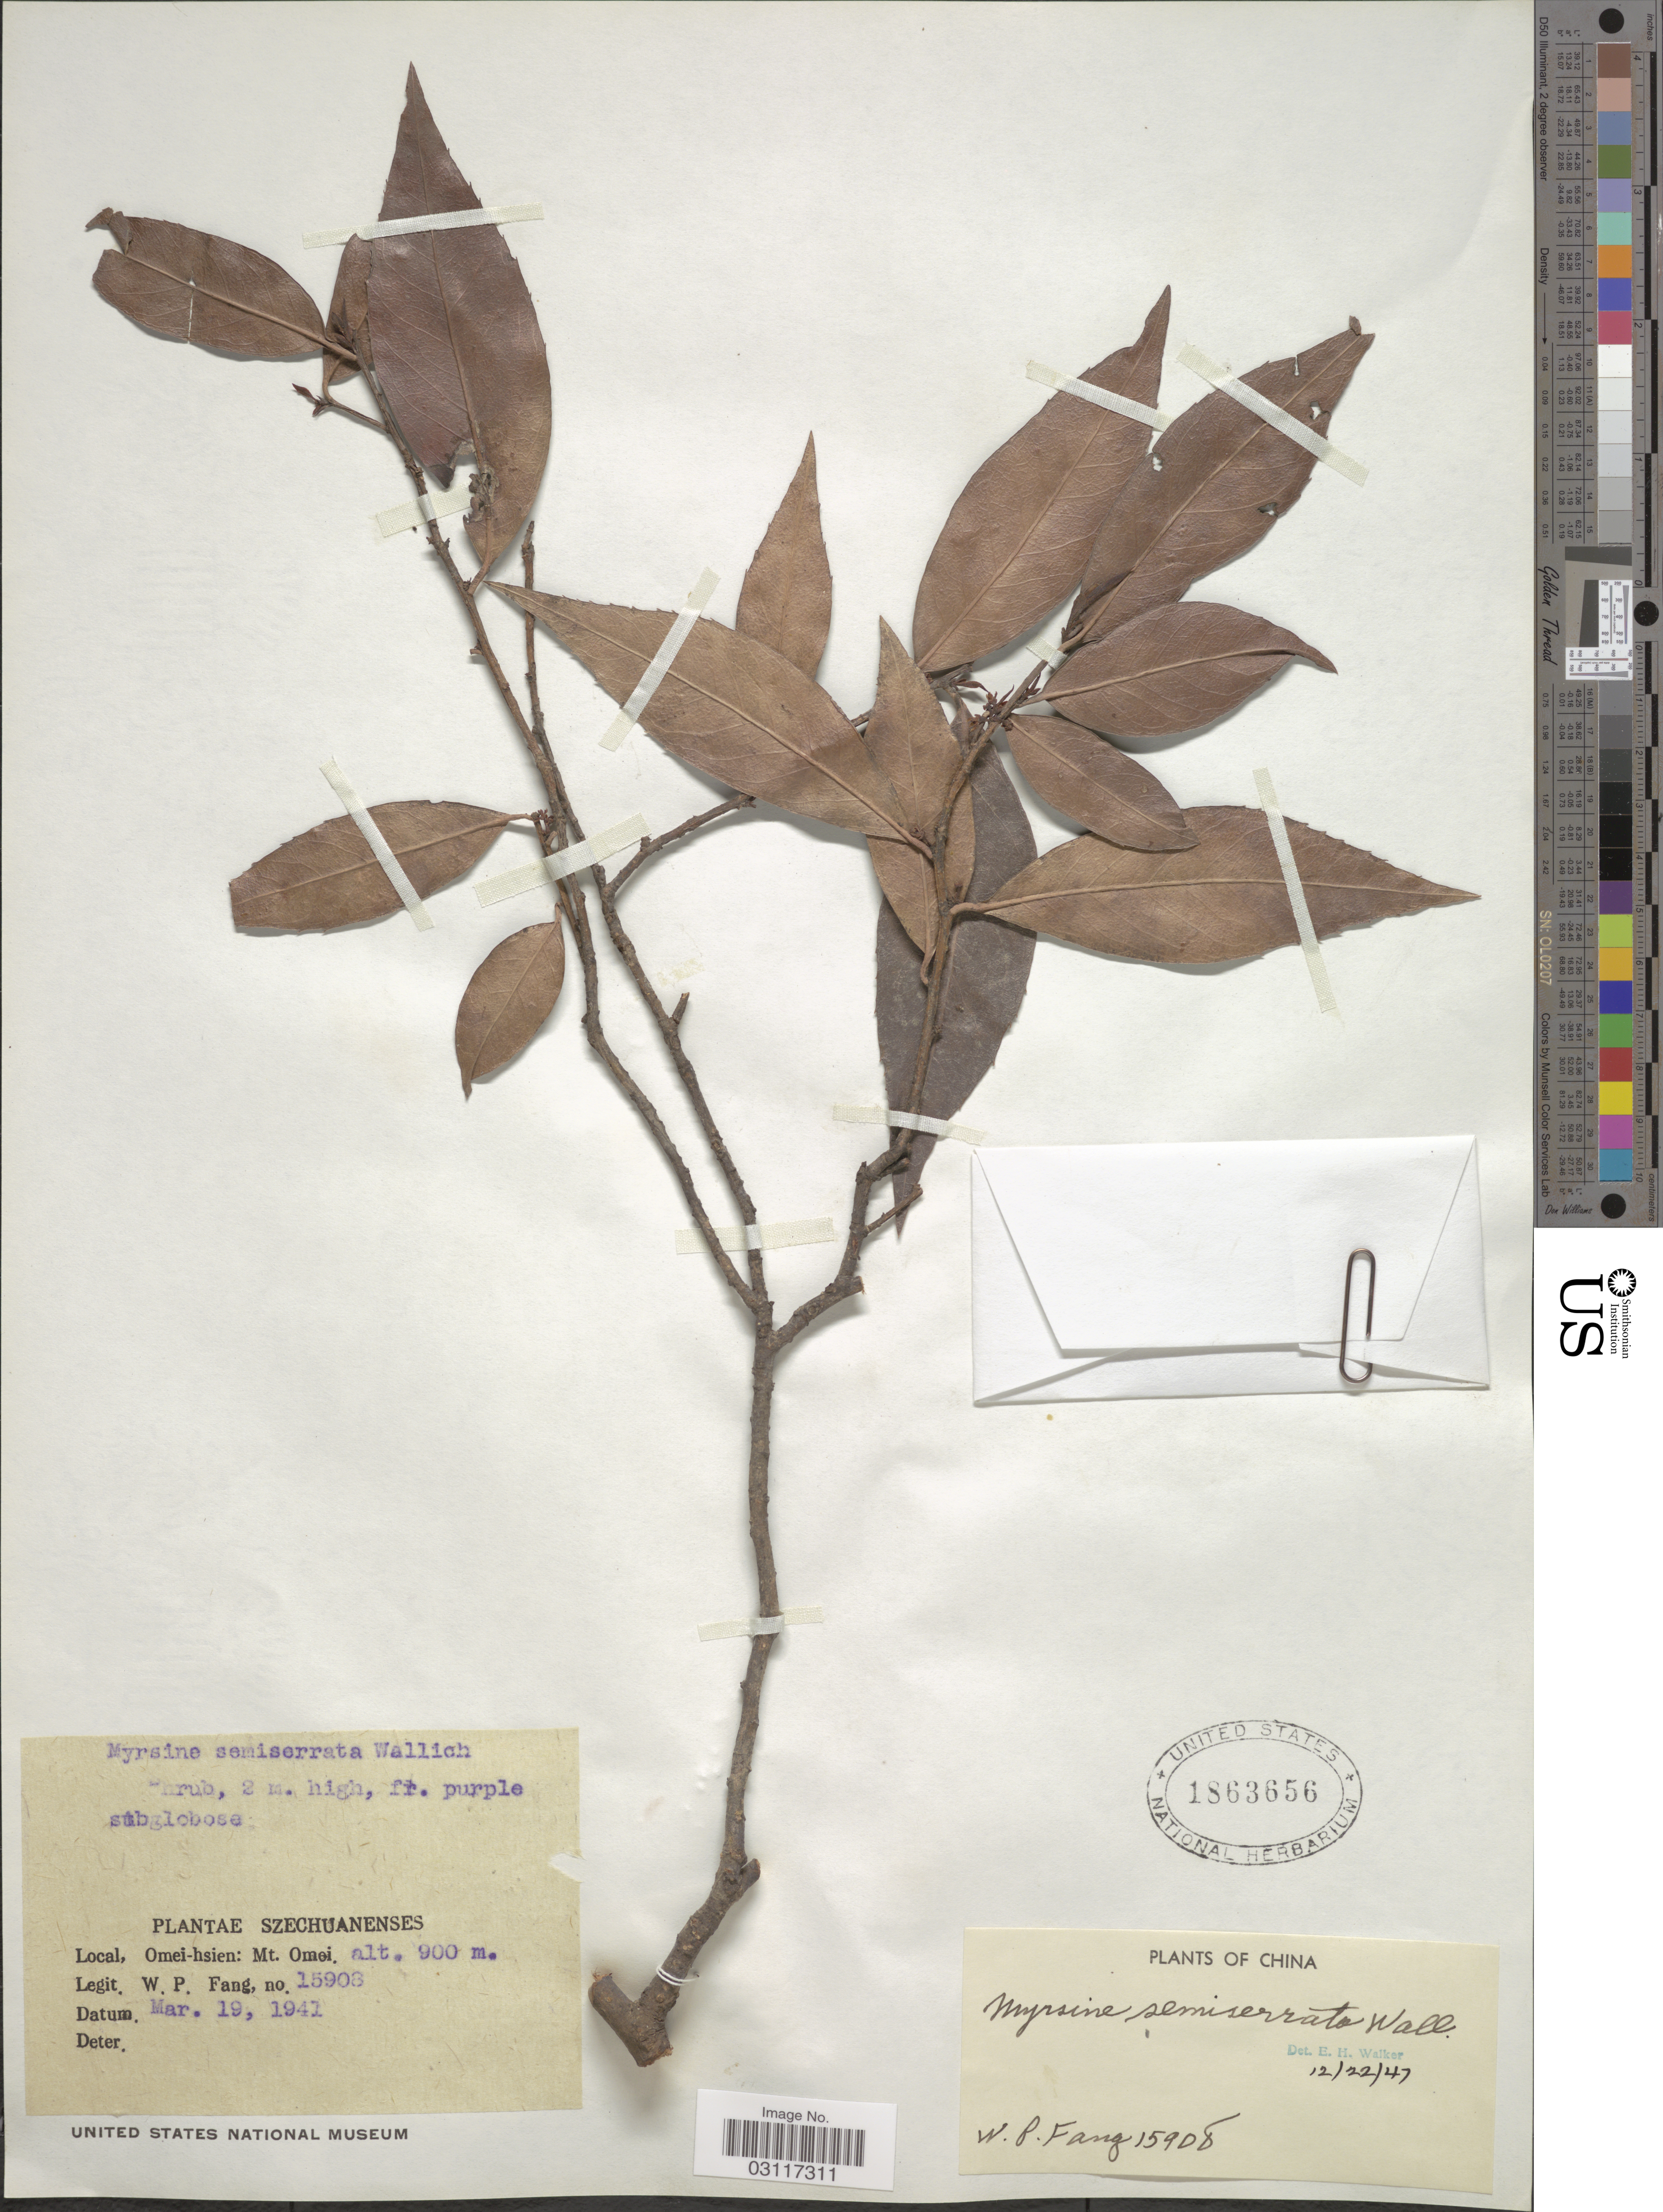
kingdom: Plantae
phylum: Tracheophyta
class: Magnoliopsida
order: Ericales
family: Primulaceae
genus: Myrsine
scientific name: Myrsine semiserrata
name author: Wall.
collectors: W. P. Fang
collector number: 15903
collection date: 1941-03-19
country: China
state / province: Sichuan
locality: Szechuanenses. Omei-hsien: Mt. Omei.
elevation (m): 900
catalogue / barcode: US 1863656